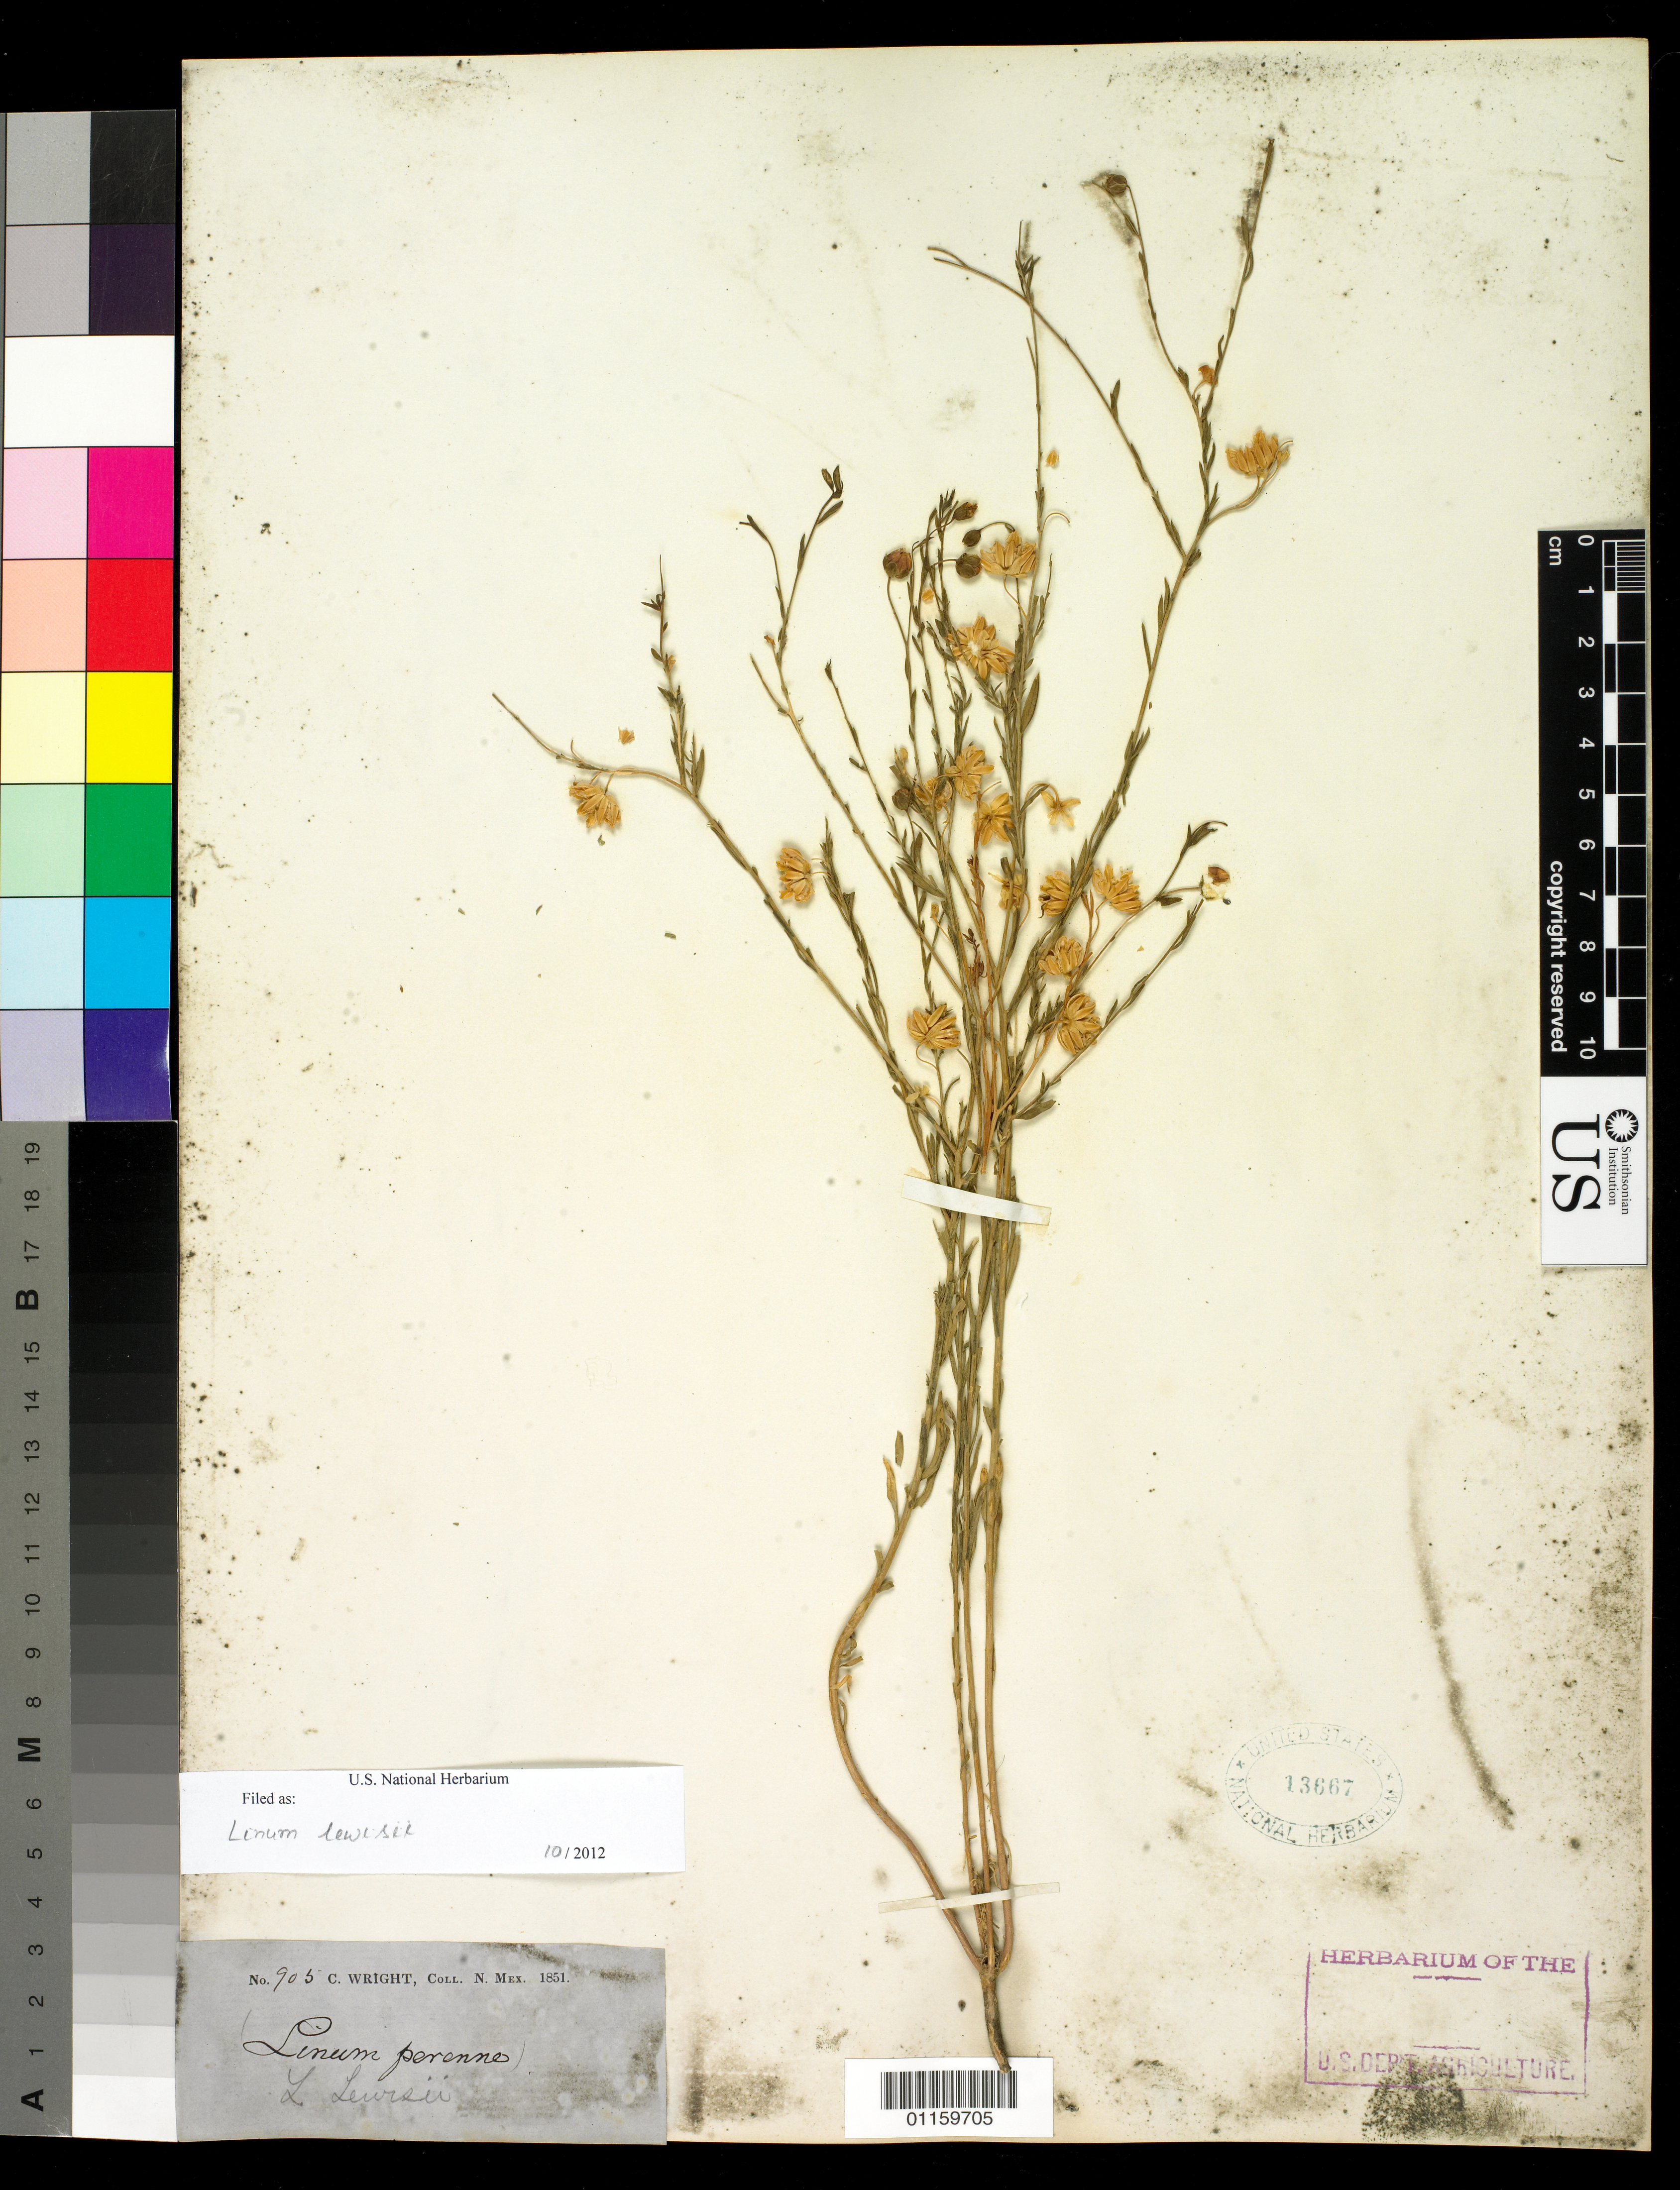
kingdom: Plantae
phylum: Tracheophyta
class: Magnoliopsida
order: Malpighiales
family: Linaceae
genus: Linum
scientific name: Linum lewisii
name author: Pursh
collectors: C. Wright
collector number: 905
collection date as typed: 1851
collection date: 1851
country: United States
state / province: New Mexico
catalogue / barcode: US 13667